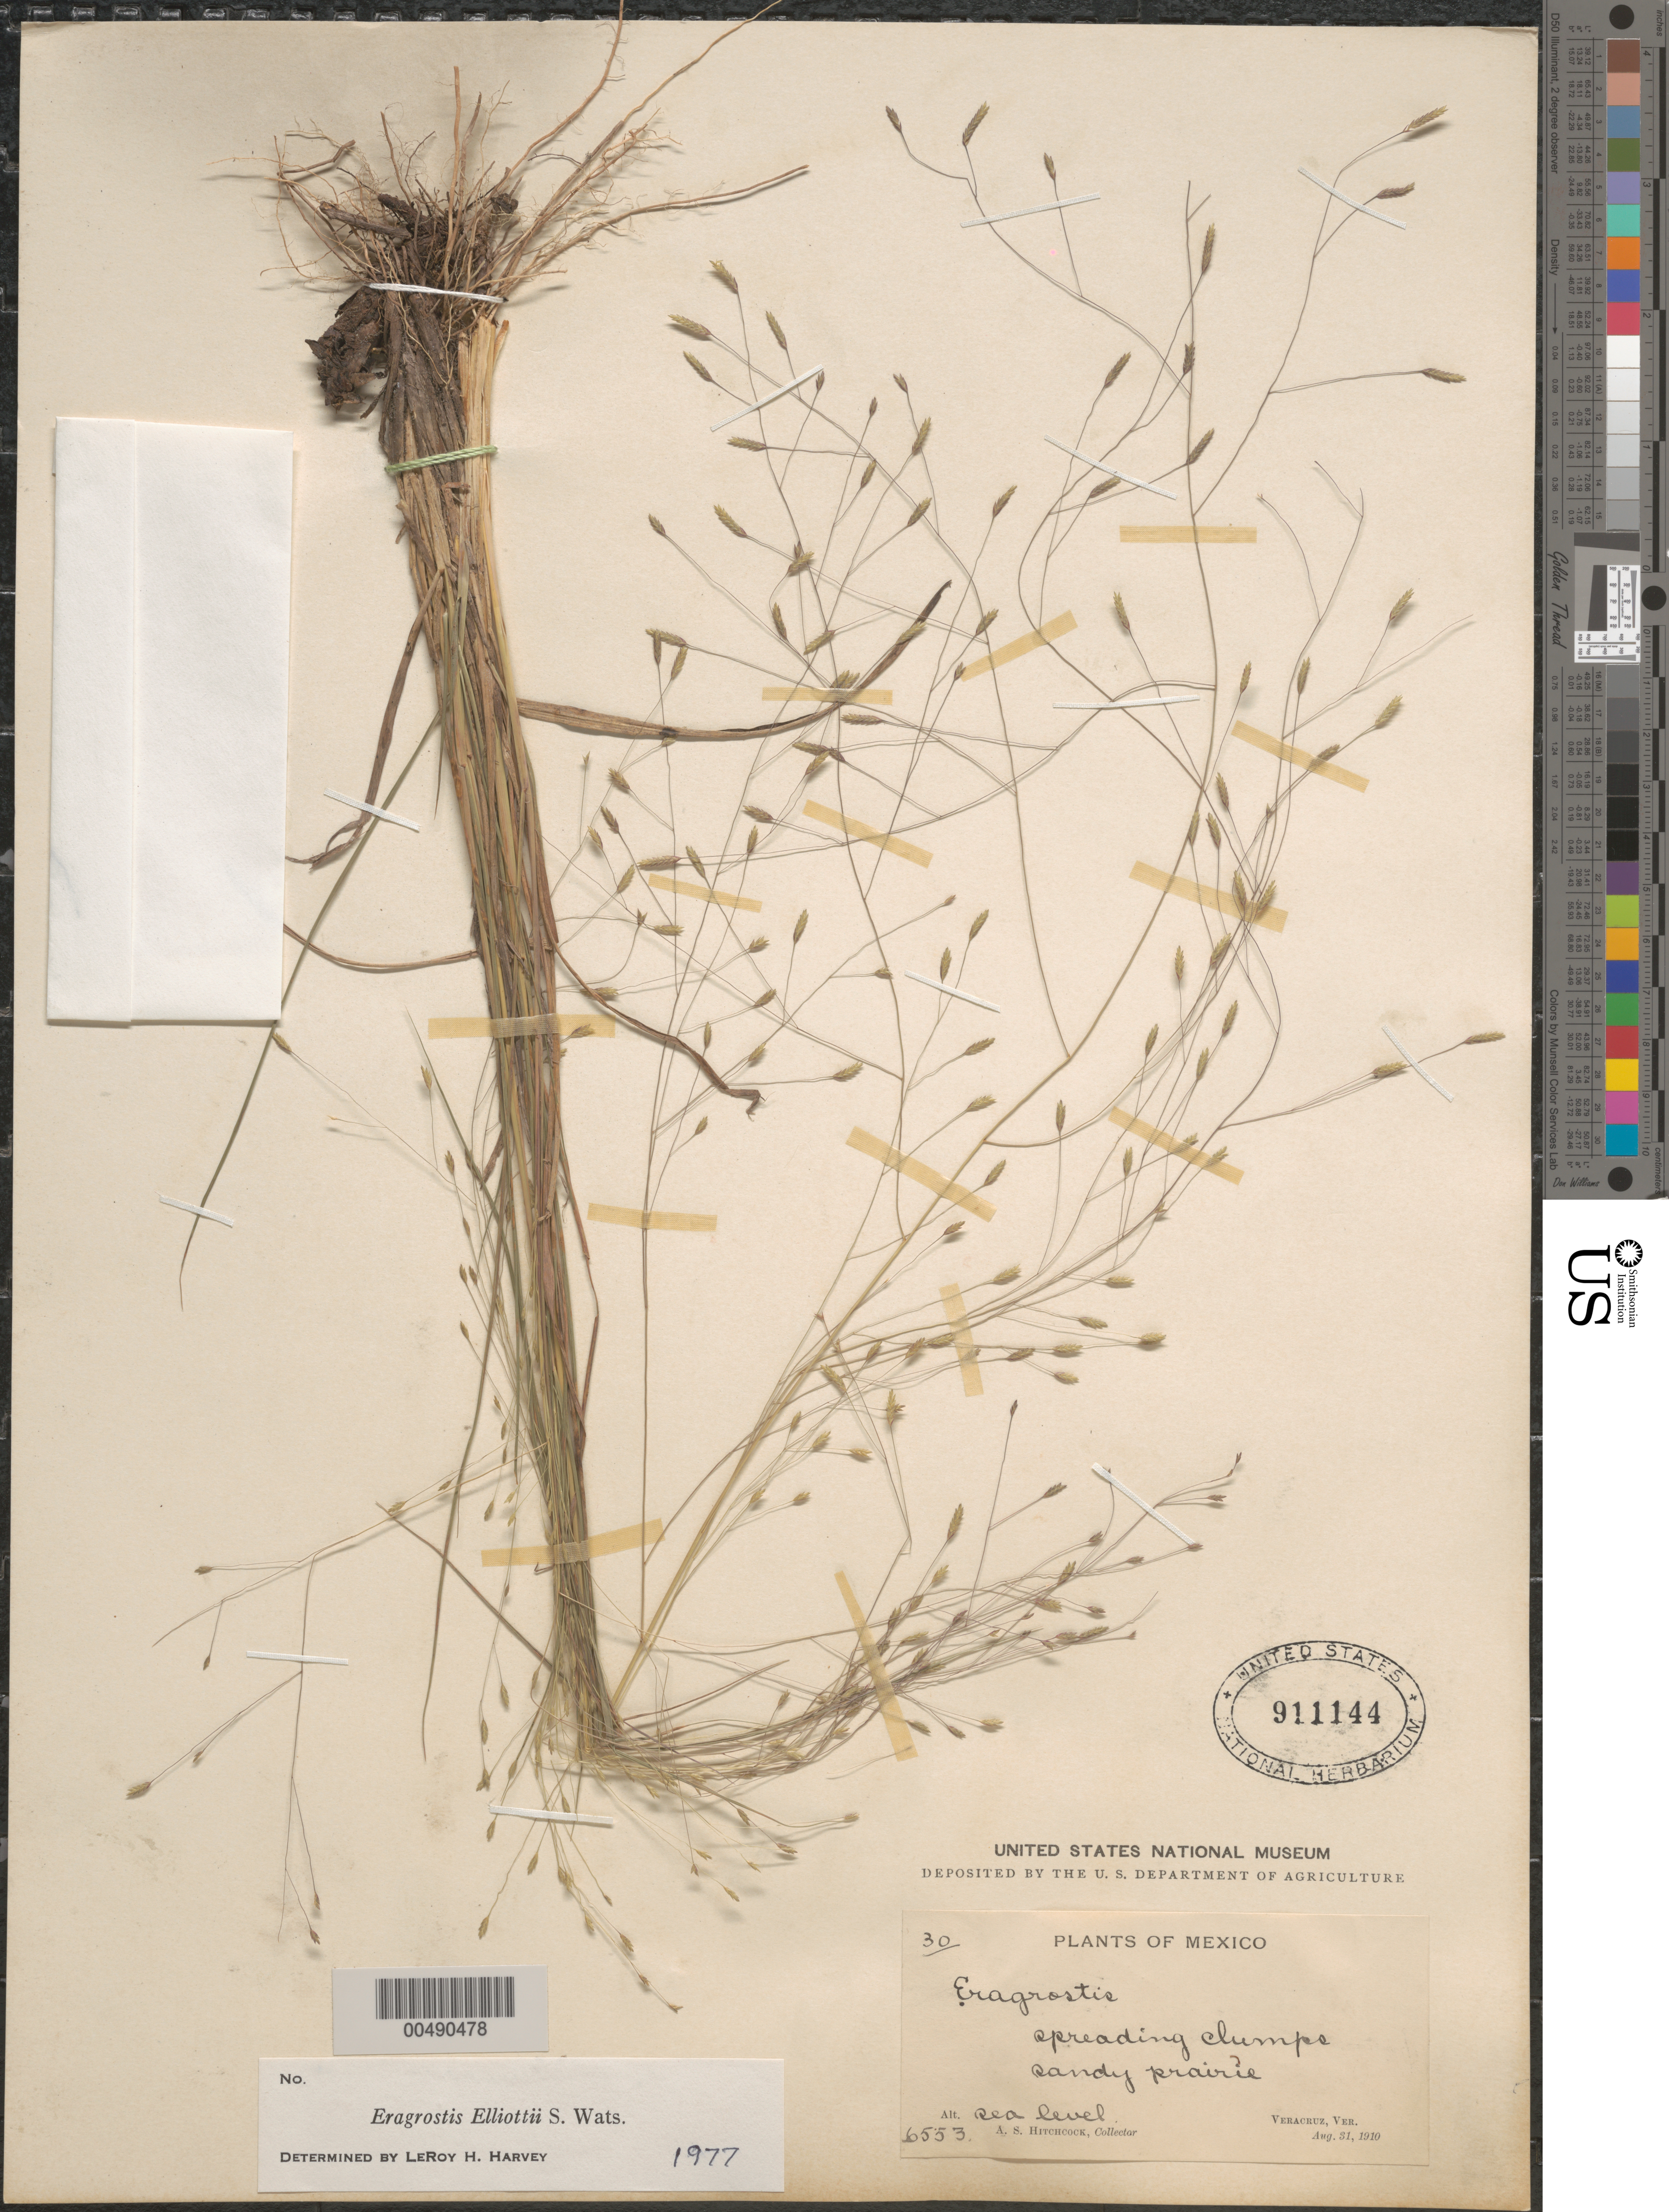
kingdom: Plantae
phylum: Tracheophyta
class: Liliopsida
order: Poales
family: Poaceae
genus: Eragrostis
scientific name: Eragrostis elliottii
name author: S. Watson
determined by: Harvey, L. H.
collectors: A. S. Hitchcock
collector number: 6553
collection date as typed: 31 Aug 1910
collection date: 1910-08-31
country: Mexico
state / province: Veracruz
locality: Veracruz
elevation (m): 0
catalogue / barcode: US 911144